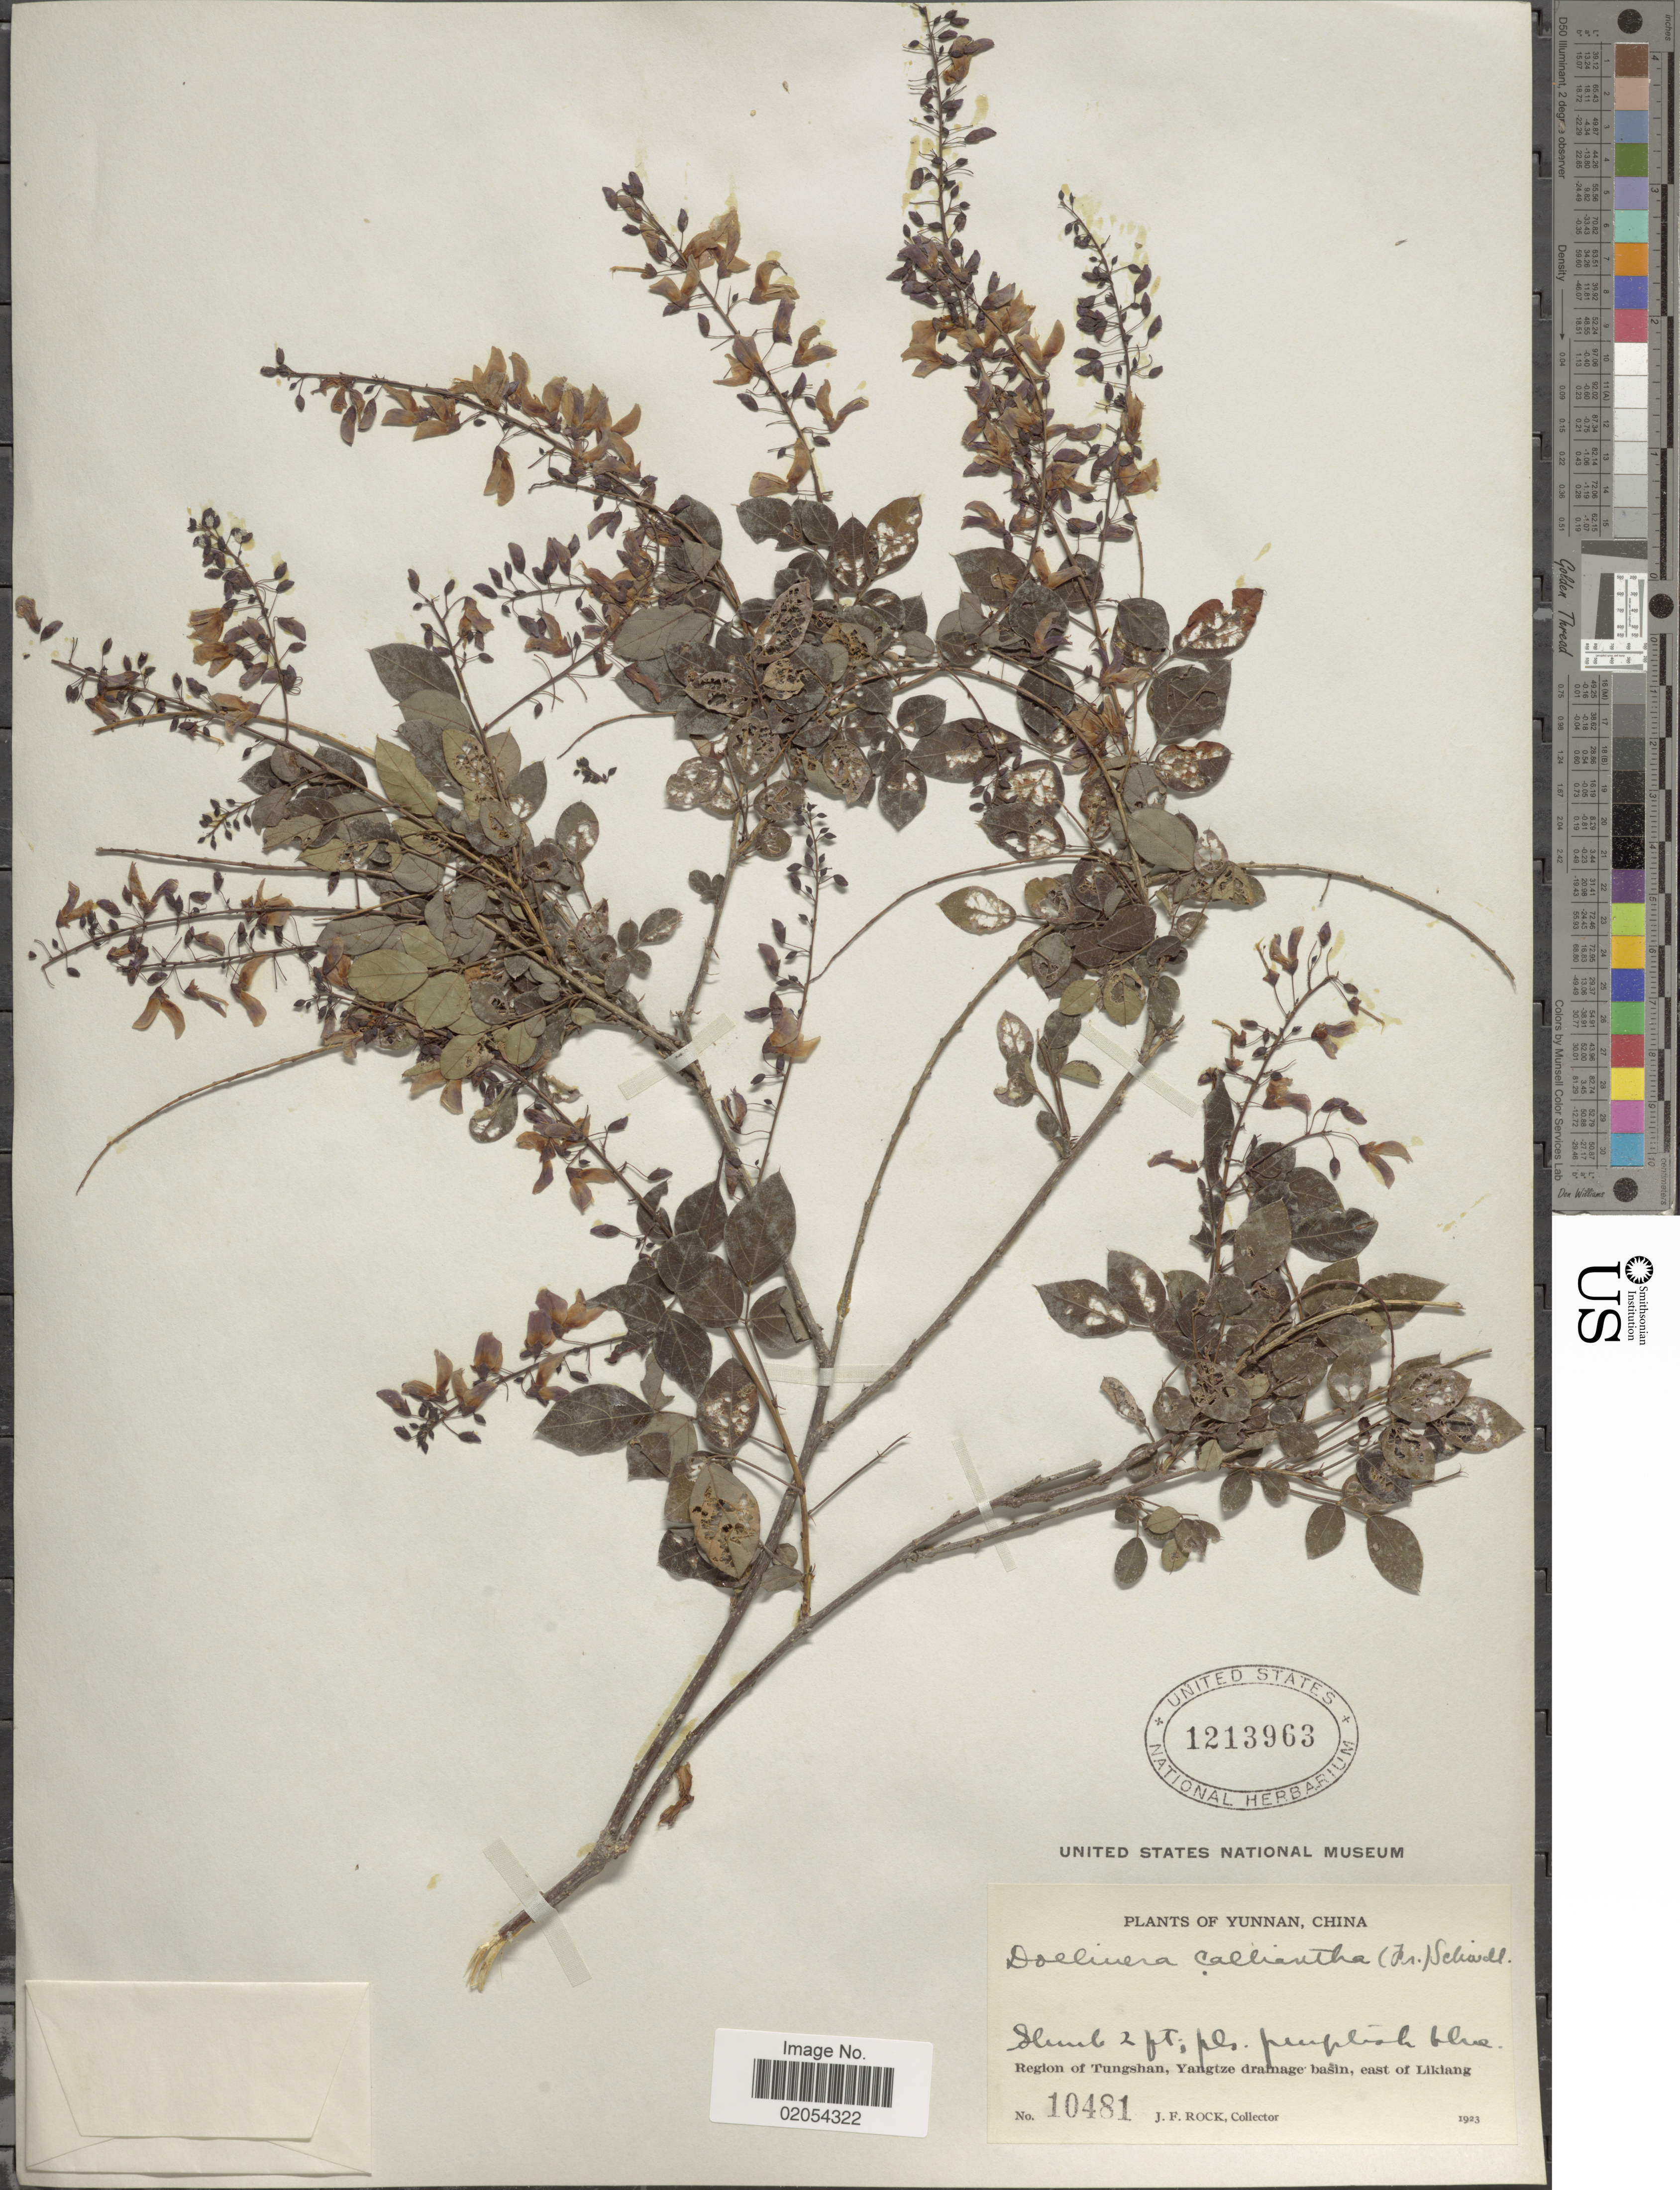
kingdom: Plantae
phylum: Tracheophyta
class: Magnoliopsida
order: Fabales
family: Fabaceae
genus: Sunhangia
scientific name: Sunhangia calliantha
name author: (Franch.) H. Ohashi & K. Ohashi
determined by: Strong, Mark T., (BOT), Smithsonian Institution - National Museum of Natural History (UNITED STATES)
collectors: J. Rock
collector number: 10481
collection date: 1923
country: China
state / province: Yunnan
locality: Yunnan, China. region of Tungshan, Yangtze drainage basin, east of Likiang.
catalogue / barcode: US 1213963